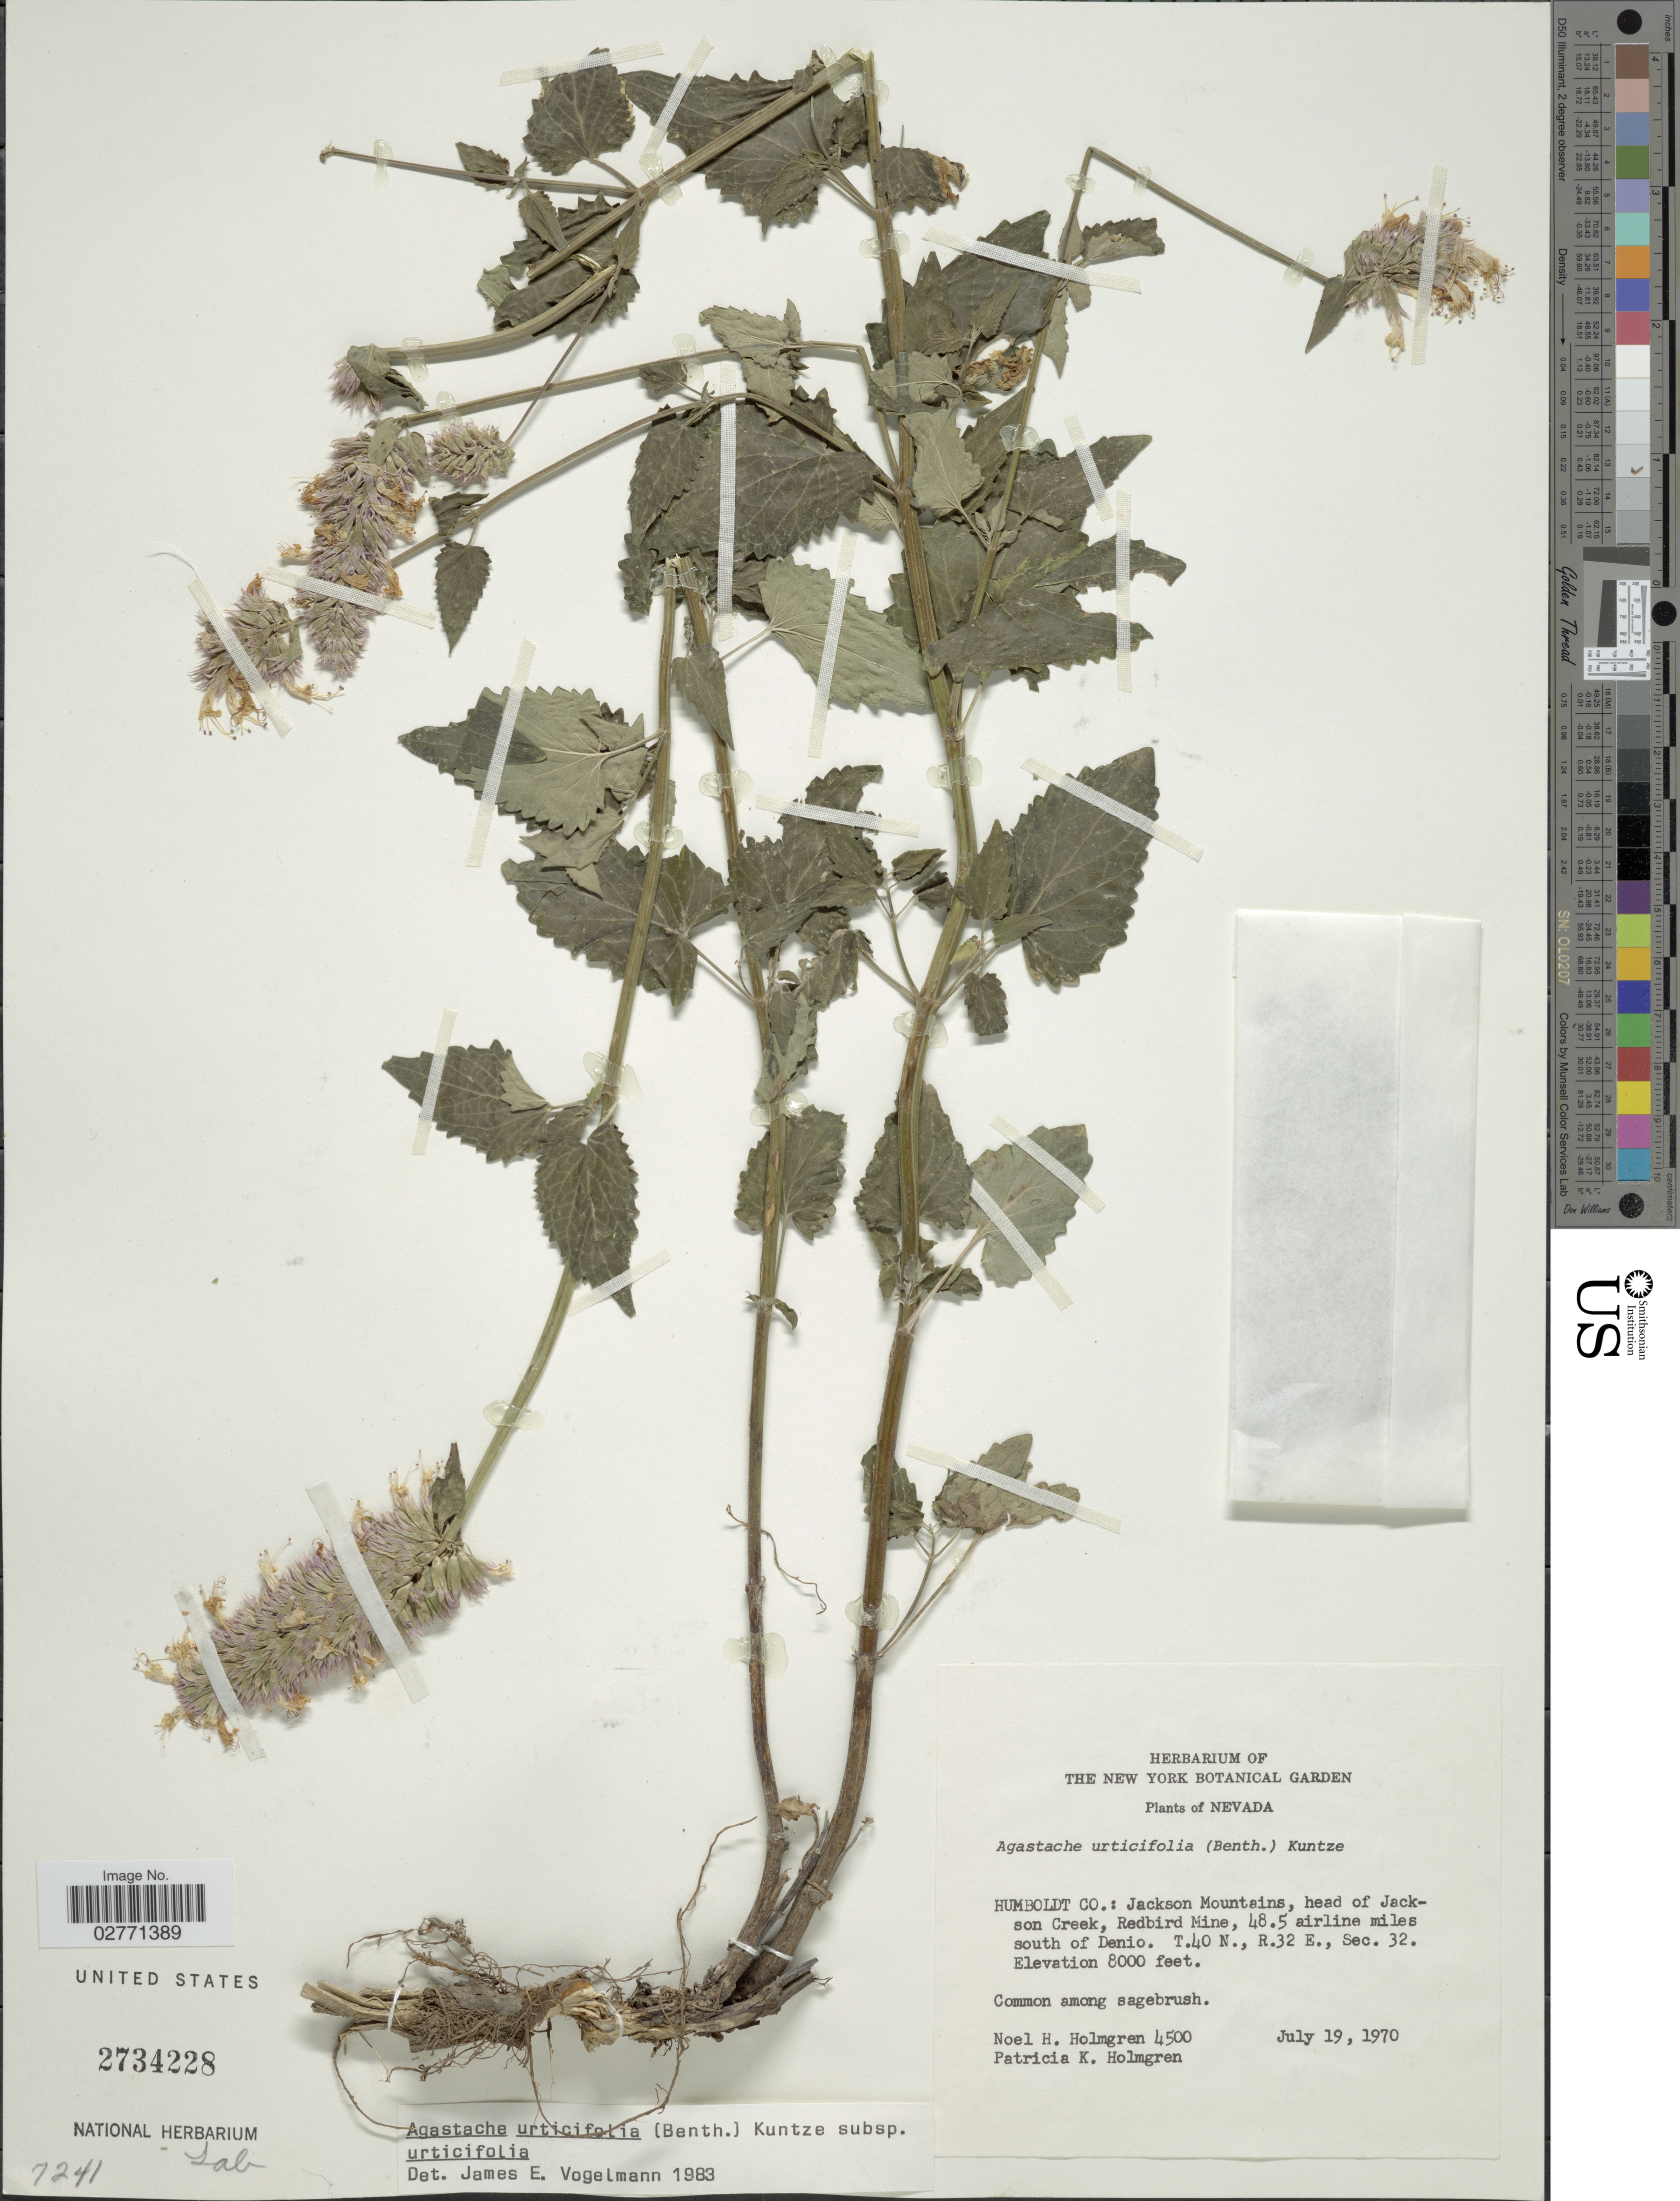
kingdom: Plantae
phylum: Tracheophyta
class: Magnoliopsida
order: Lamiales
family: Lamiaceae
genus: Agastache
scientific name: Agastache urticifolia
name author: (Benth.) Kuntze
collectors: N. H. Holmgren & P. K. Holmgren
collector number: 4500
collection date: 1970-07-19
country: United States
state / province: Nevada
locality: Humboldt Co.: Jackson Mountains, head of Jackson Creek, Redbird Mine, 48.5 airline miles south of Denio. T.40 N., R. 32 E., Sec. 32.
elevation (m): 2438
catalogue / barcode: US 2734228